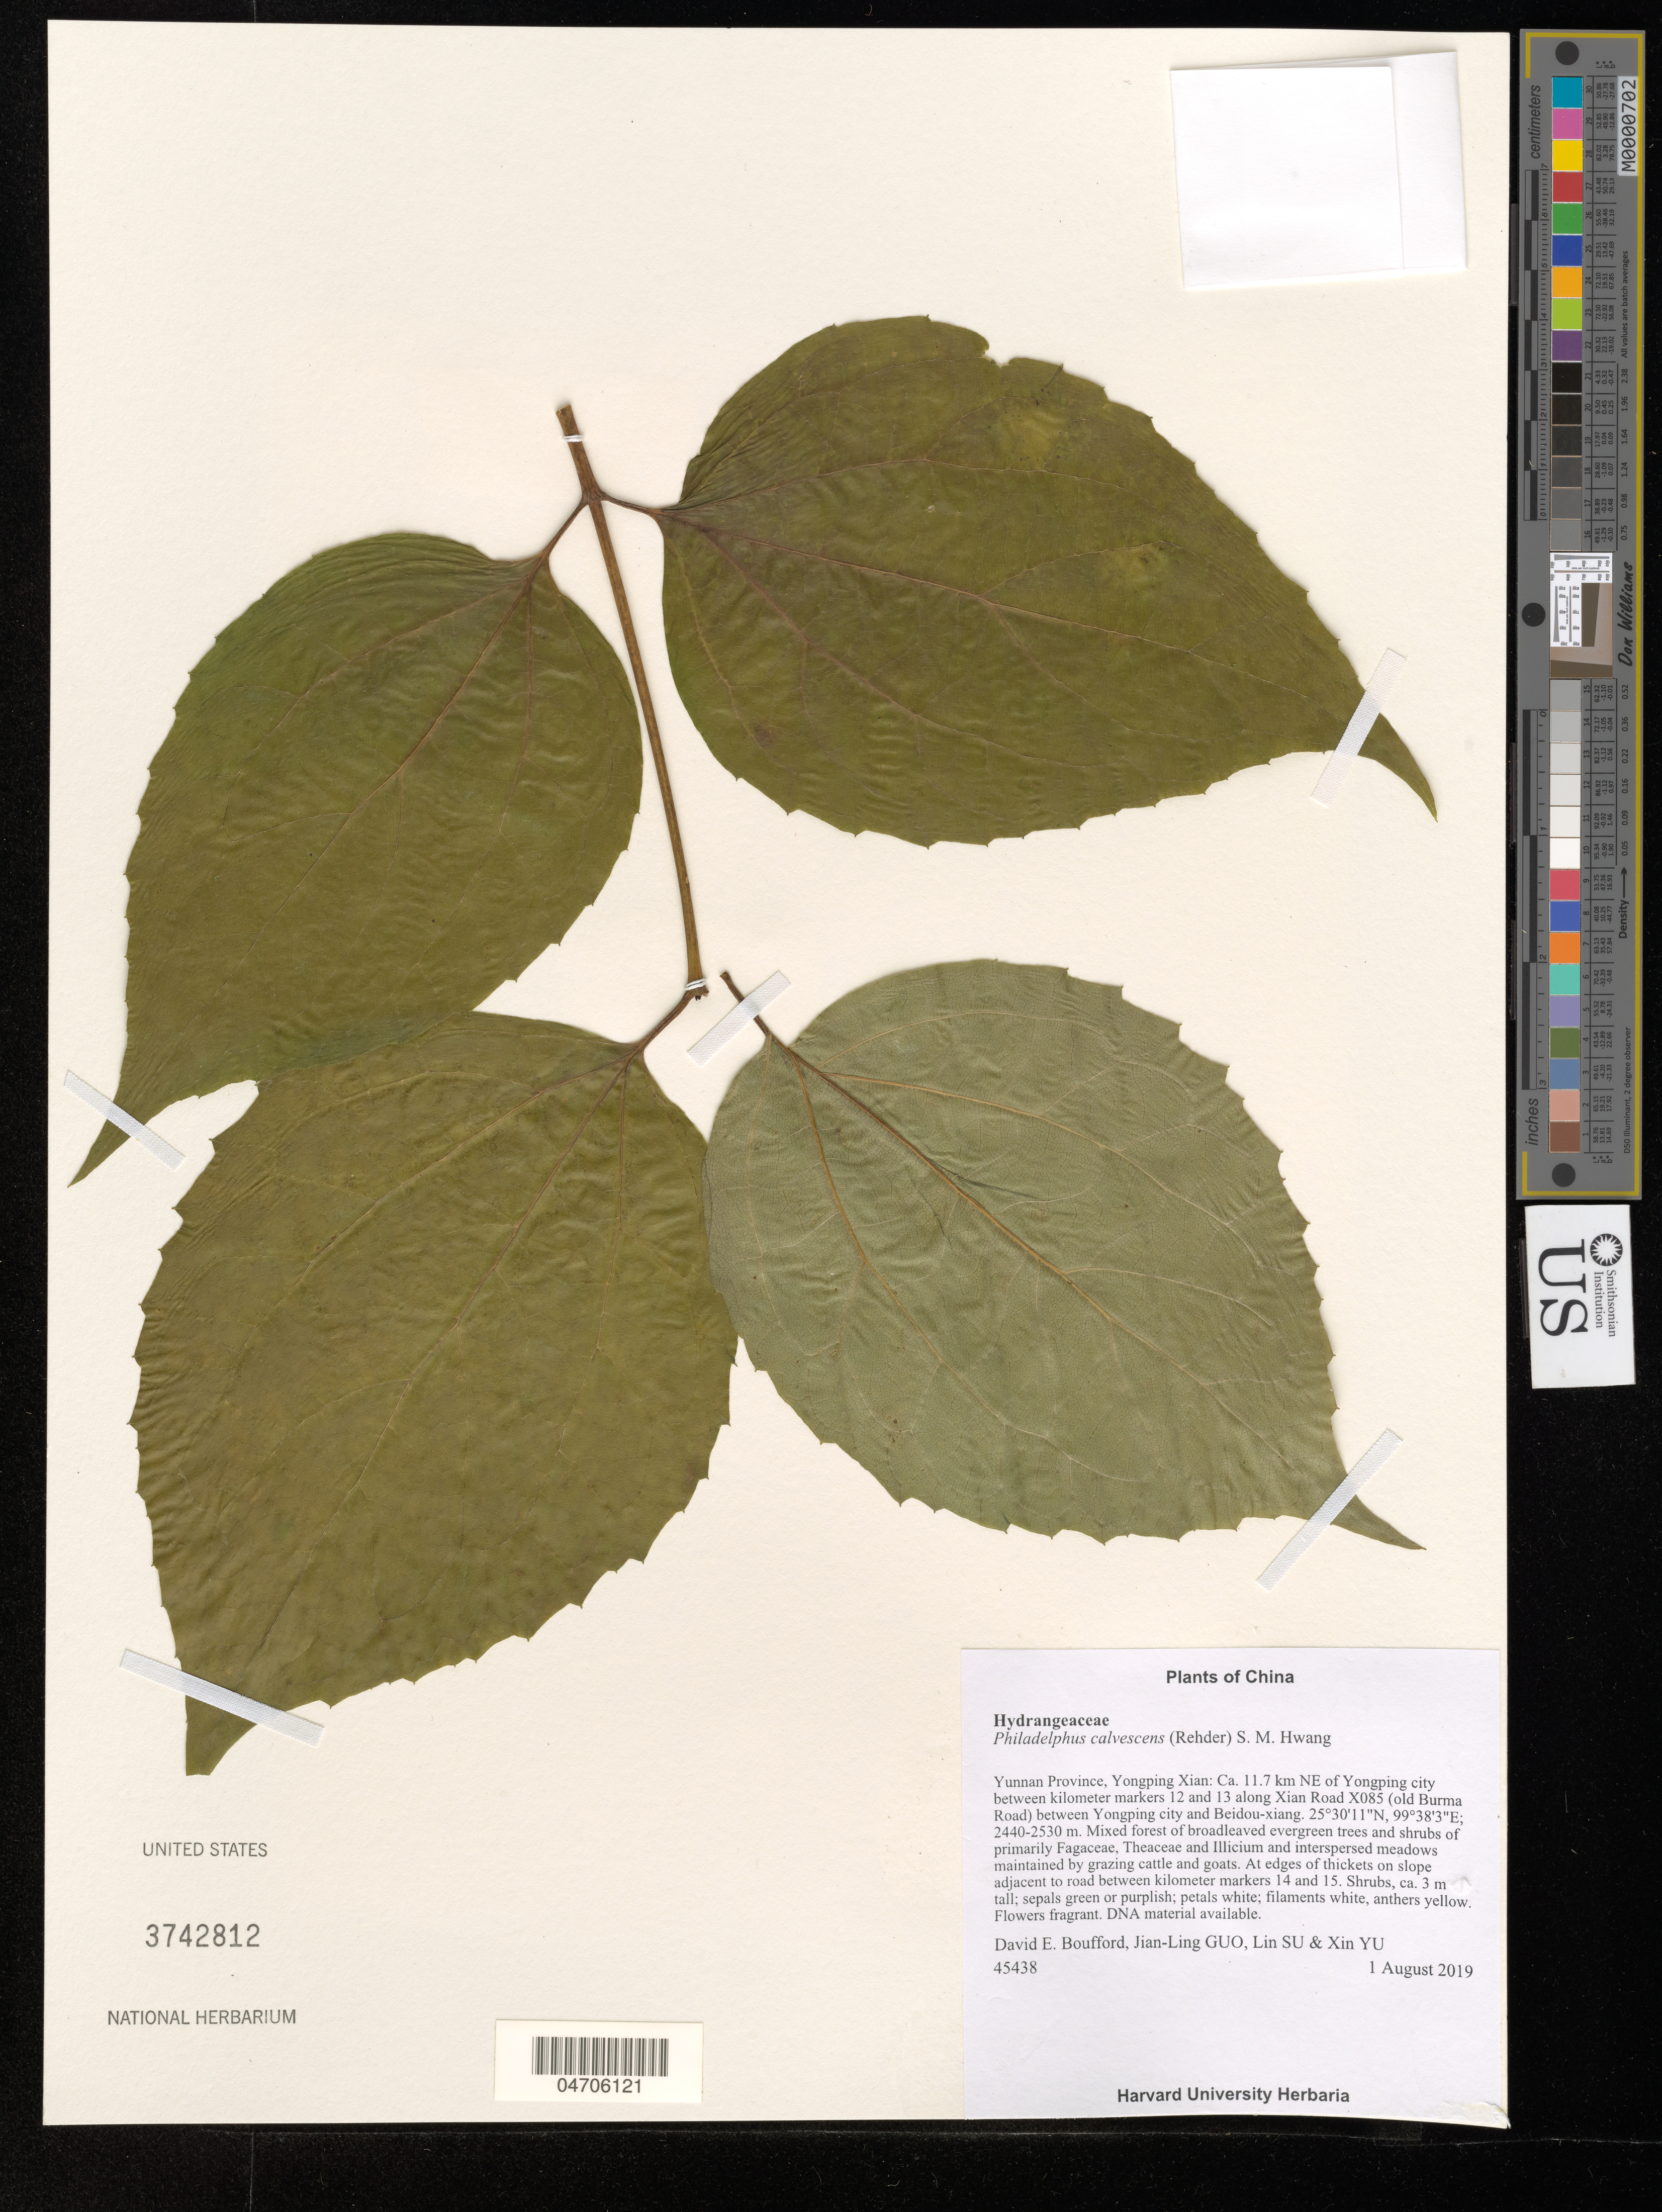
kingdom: Plantae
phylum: Tracheophyta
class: Magnoliopsida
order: Cornales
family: Hydrangeaceae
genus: Philadelphus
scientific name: Philadelphus sp.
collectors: D. E. Boufford, J. Guo, L. Su & X. Yu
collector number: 45438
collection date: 2019-08-01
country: China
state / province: Yunnan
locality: Yongping Xian: Ca. 11.7 km NE of Yongping city between kilometer markers 12 and 13 along Xian Road X085 (old Burma Road) between Yongping city and Beidou-xiang. At edges of thickets on slope adjacent to road kilometer markers 14 and 15.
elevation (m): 2440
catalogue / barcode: US 3742812